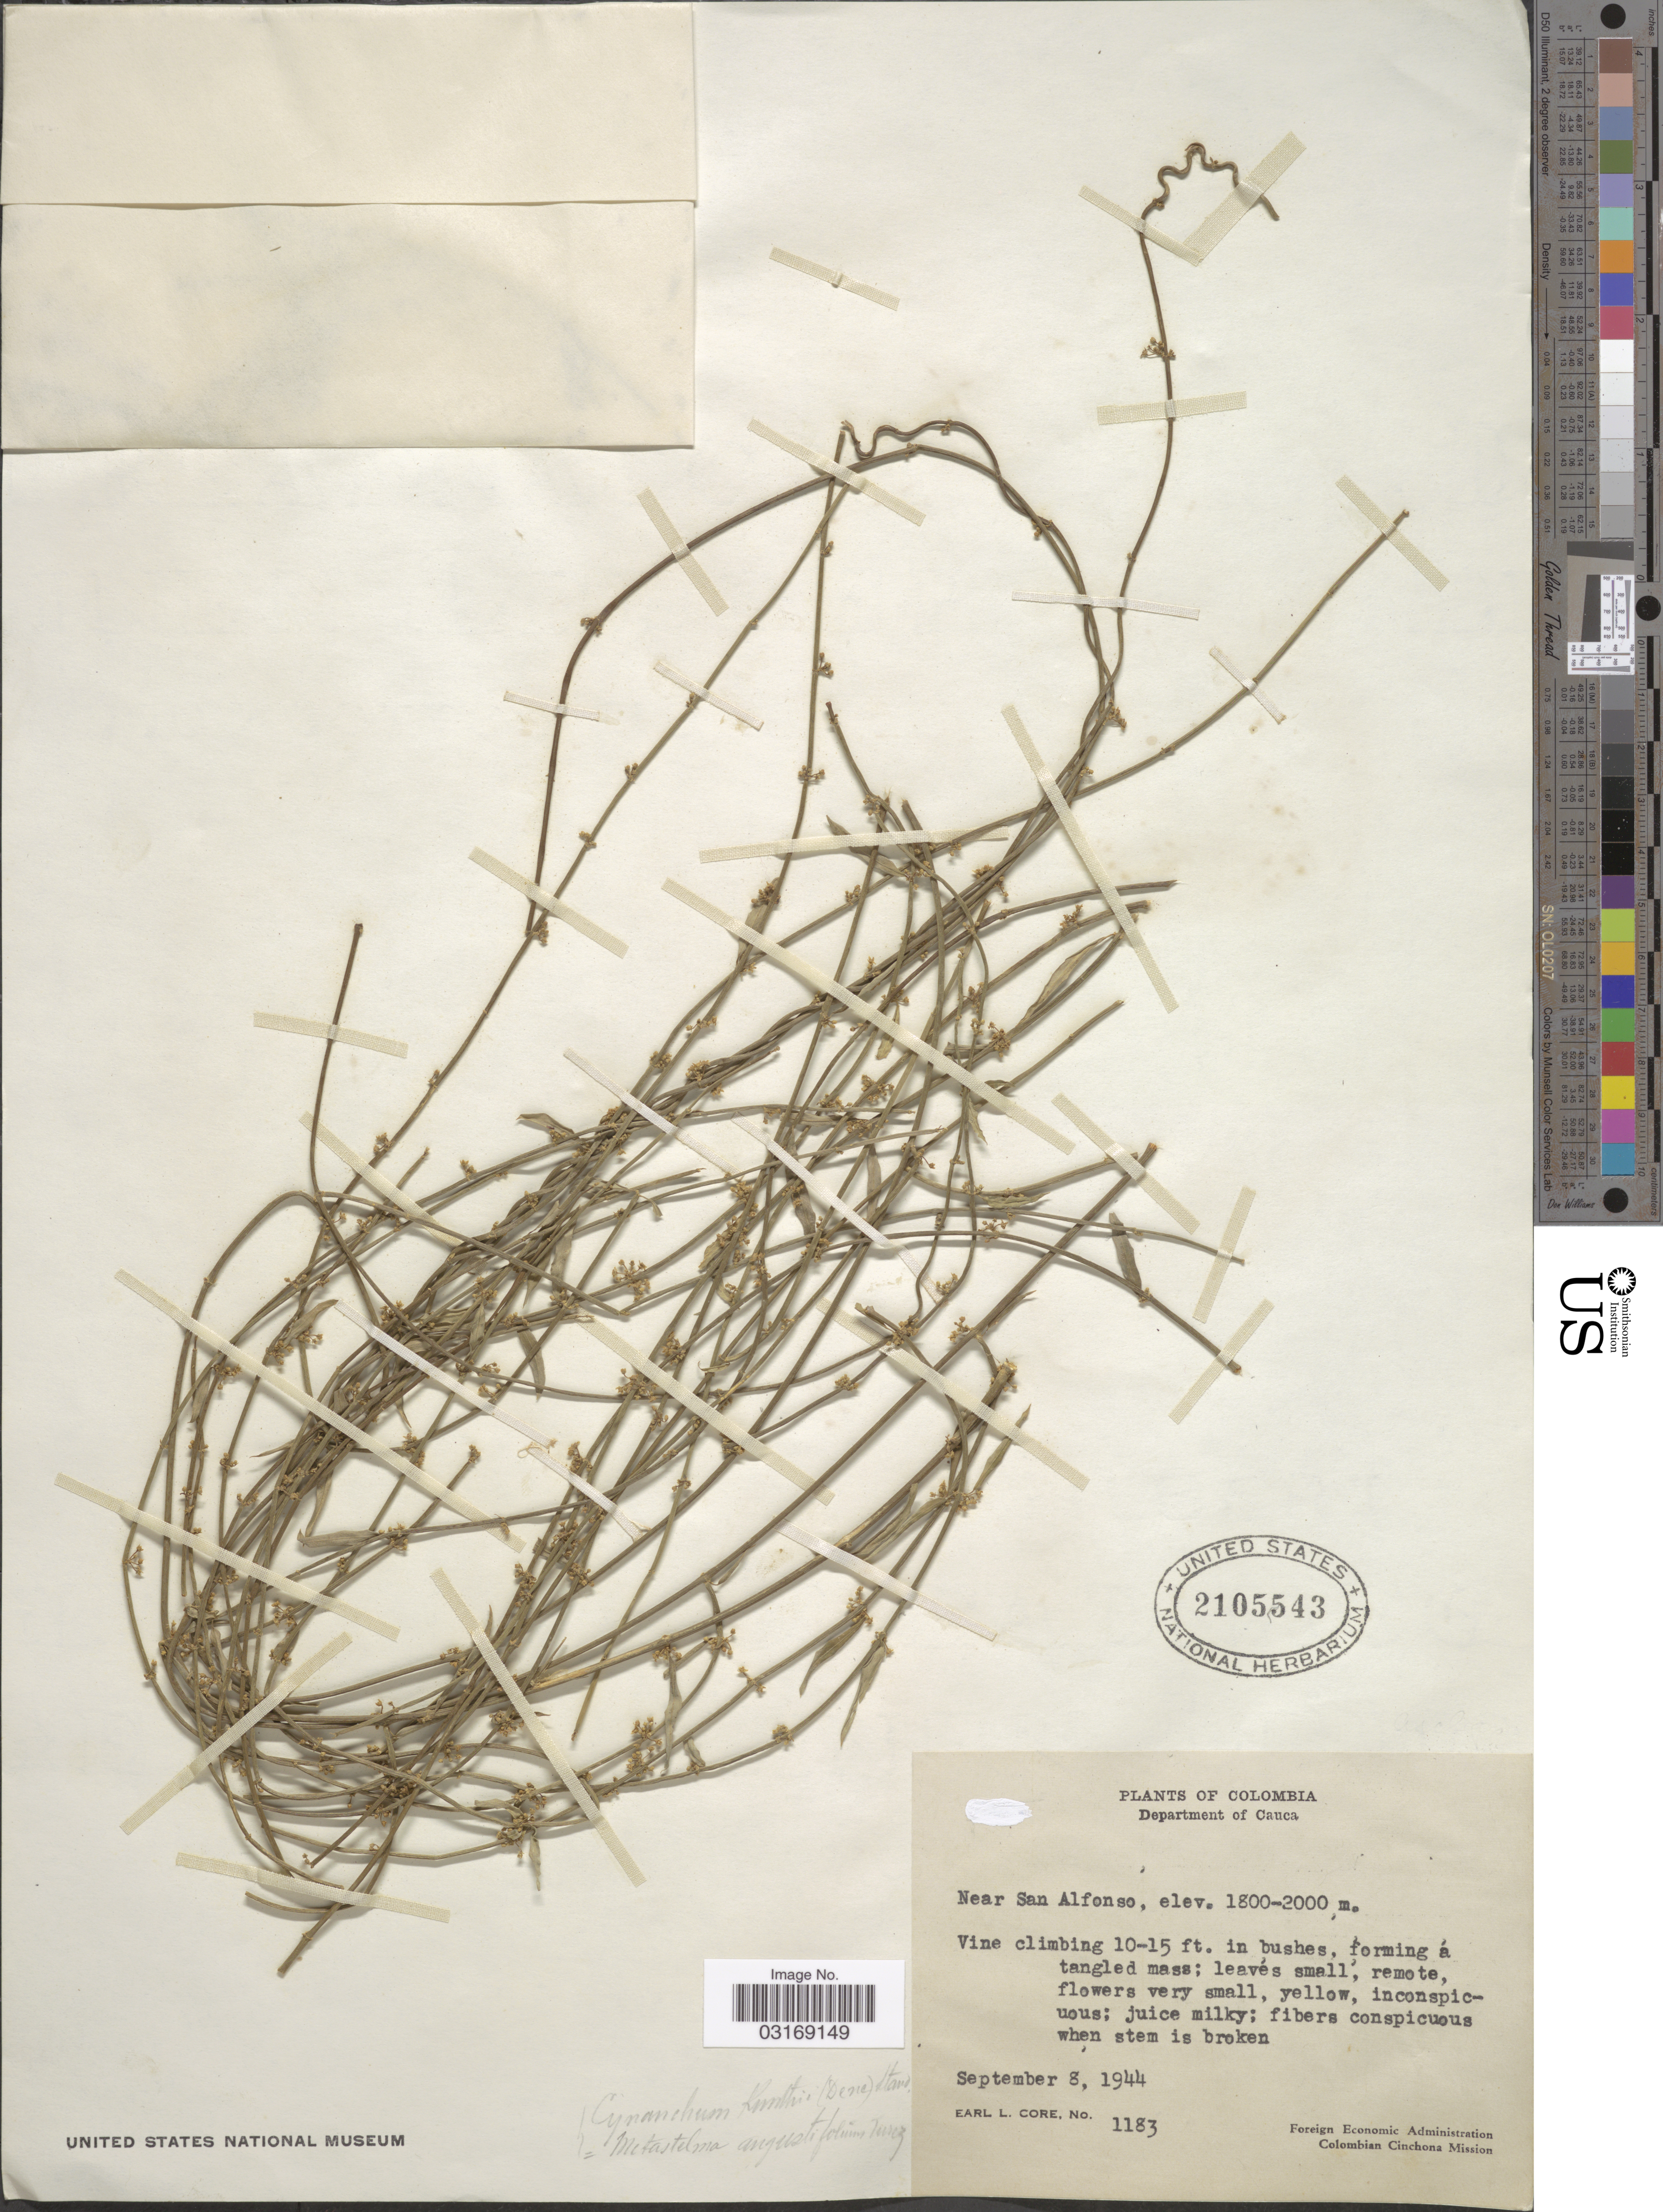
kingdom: Plantae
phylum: Tracheophyta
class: Magnoliopsida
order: Gentianales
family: Apocynaceae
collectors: E. L. Core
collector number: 1183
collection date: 1944-09-08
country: Colombia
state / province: Cauca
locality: Department of Cauca. Near San Alfonso.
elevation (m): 1800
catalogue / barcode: US 2105543